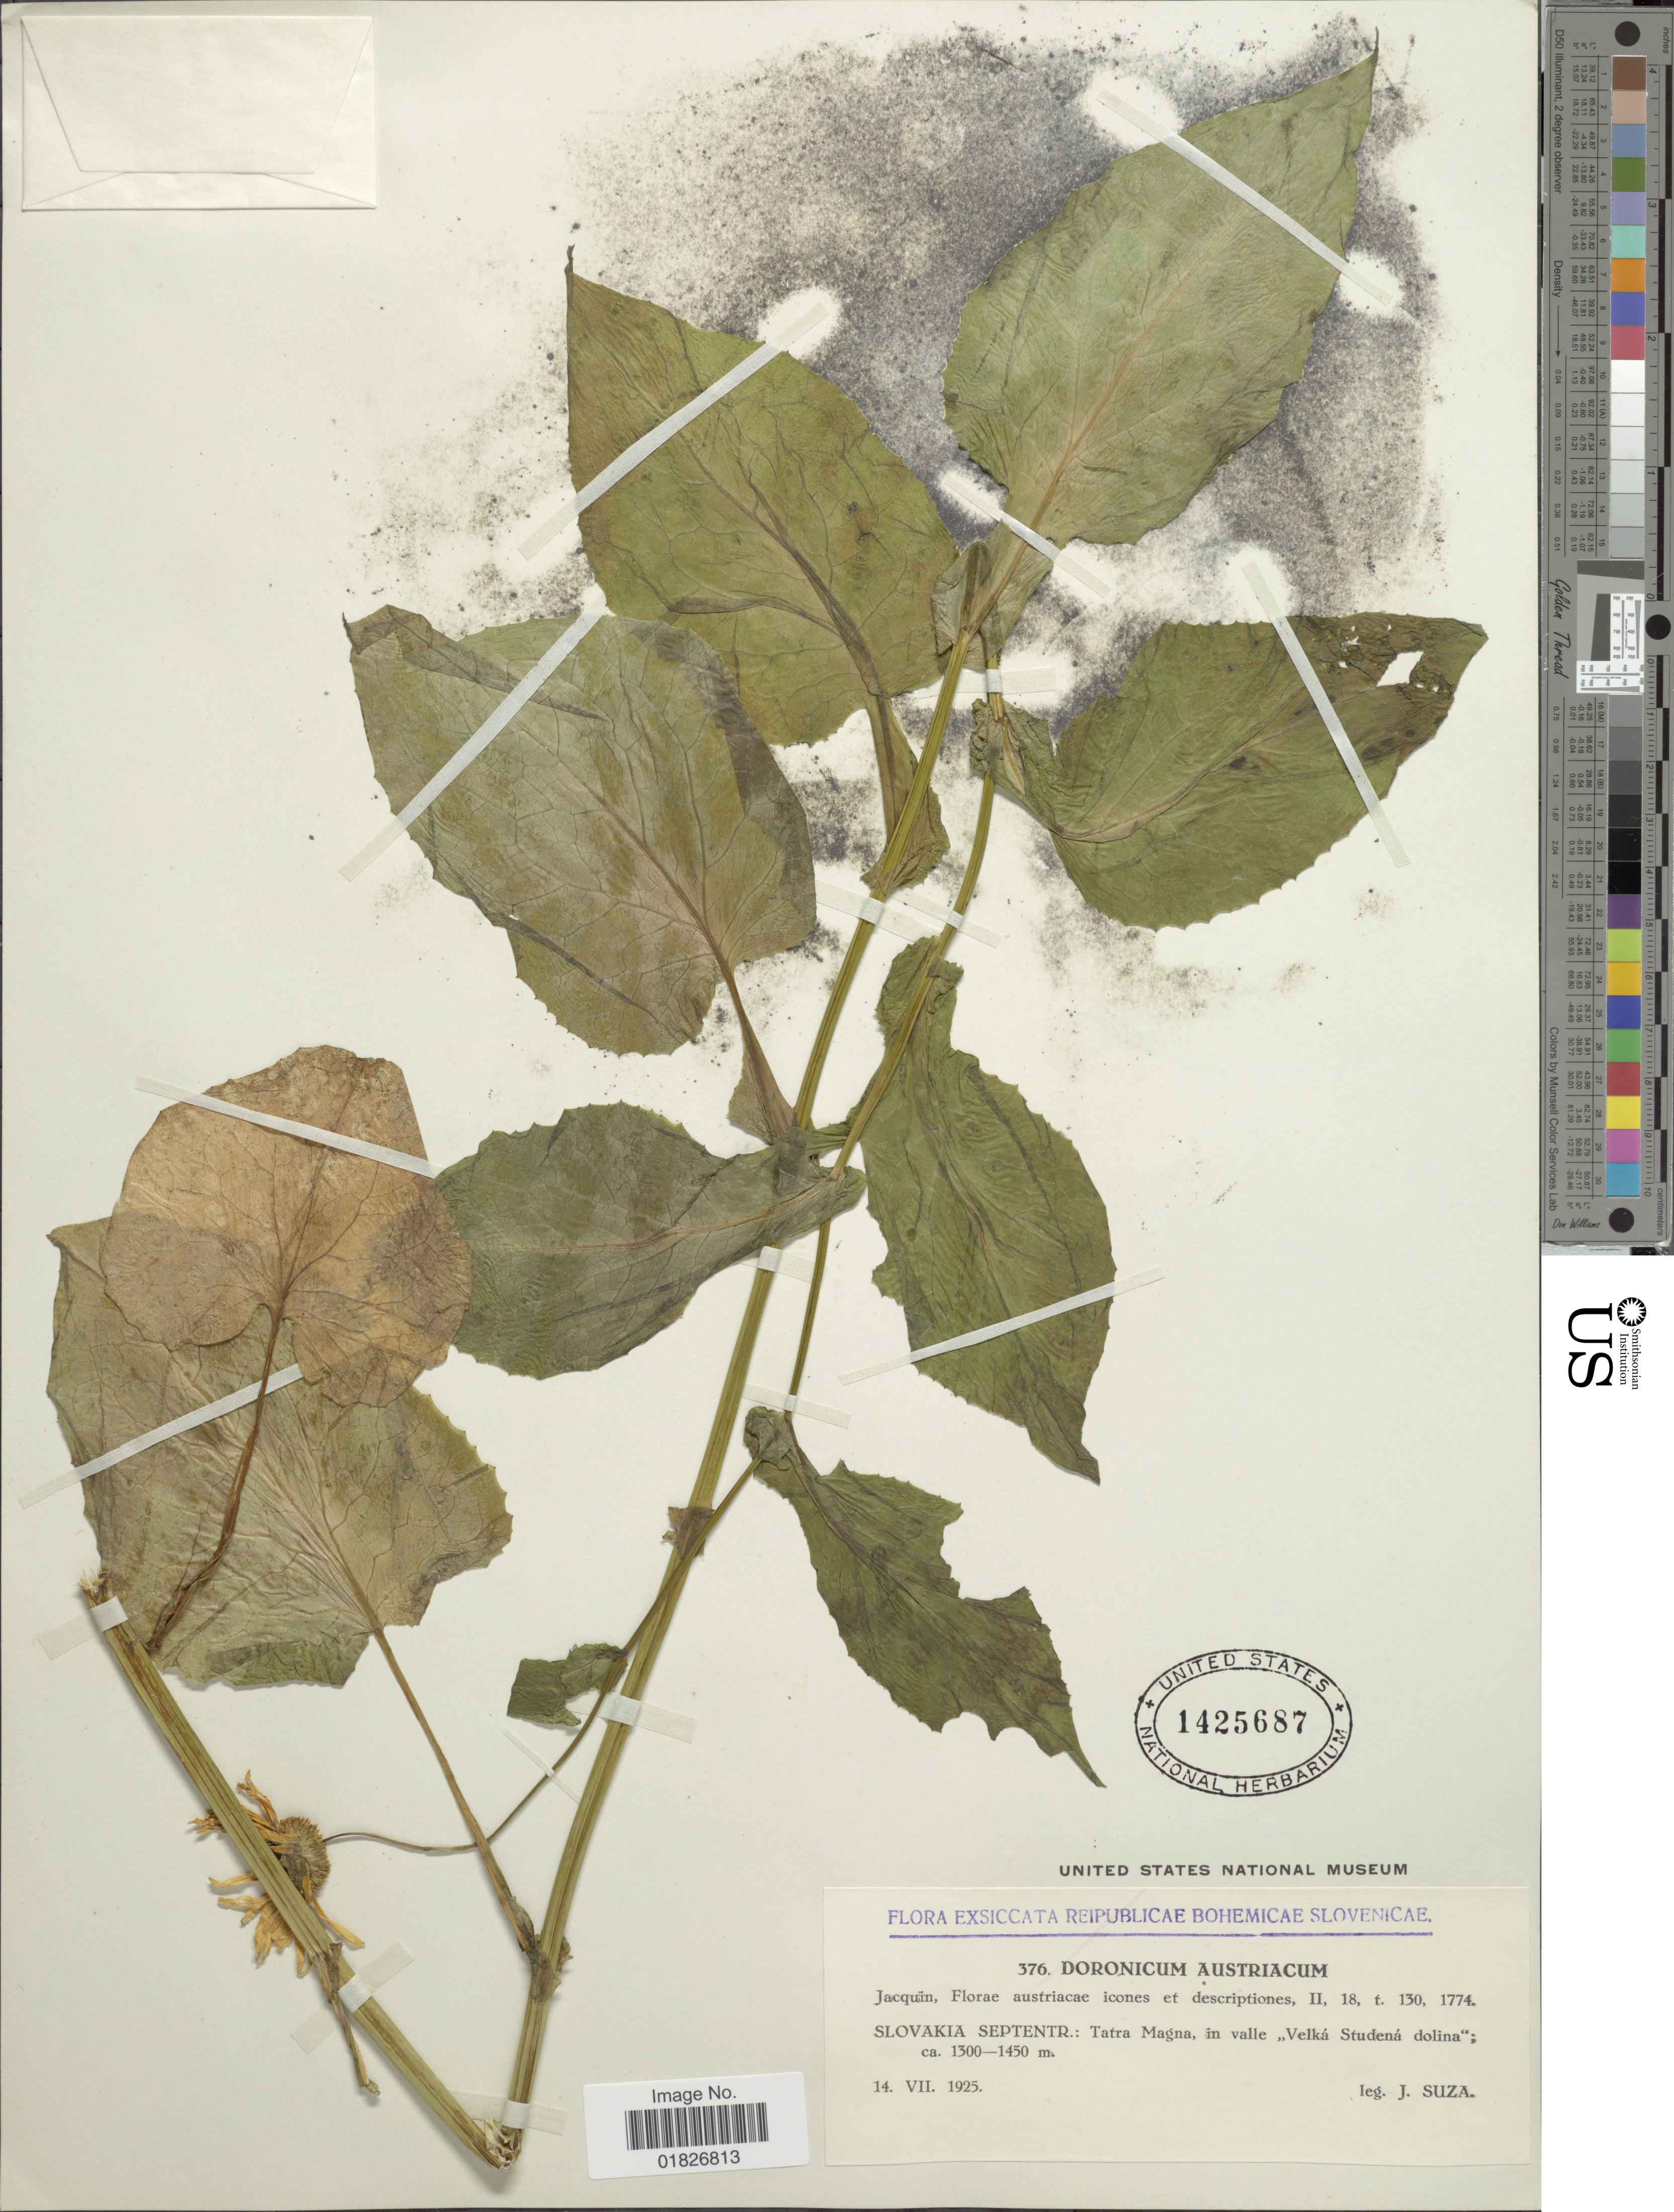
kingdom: Plantae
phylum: Tracheophyta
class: Magnoliopsida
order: Asterales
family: Asteraceae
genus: Doronicum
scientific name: Doronicum austriacum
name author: Jacq.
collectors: J. Suza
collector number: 376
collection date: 1925-07-14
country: Slovakia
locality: Slovakia Septentr., Tatra Magna, in valle Velka Studena dolina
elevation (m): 1300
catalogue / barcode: US 1425687